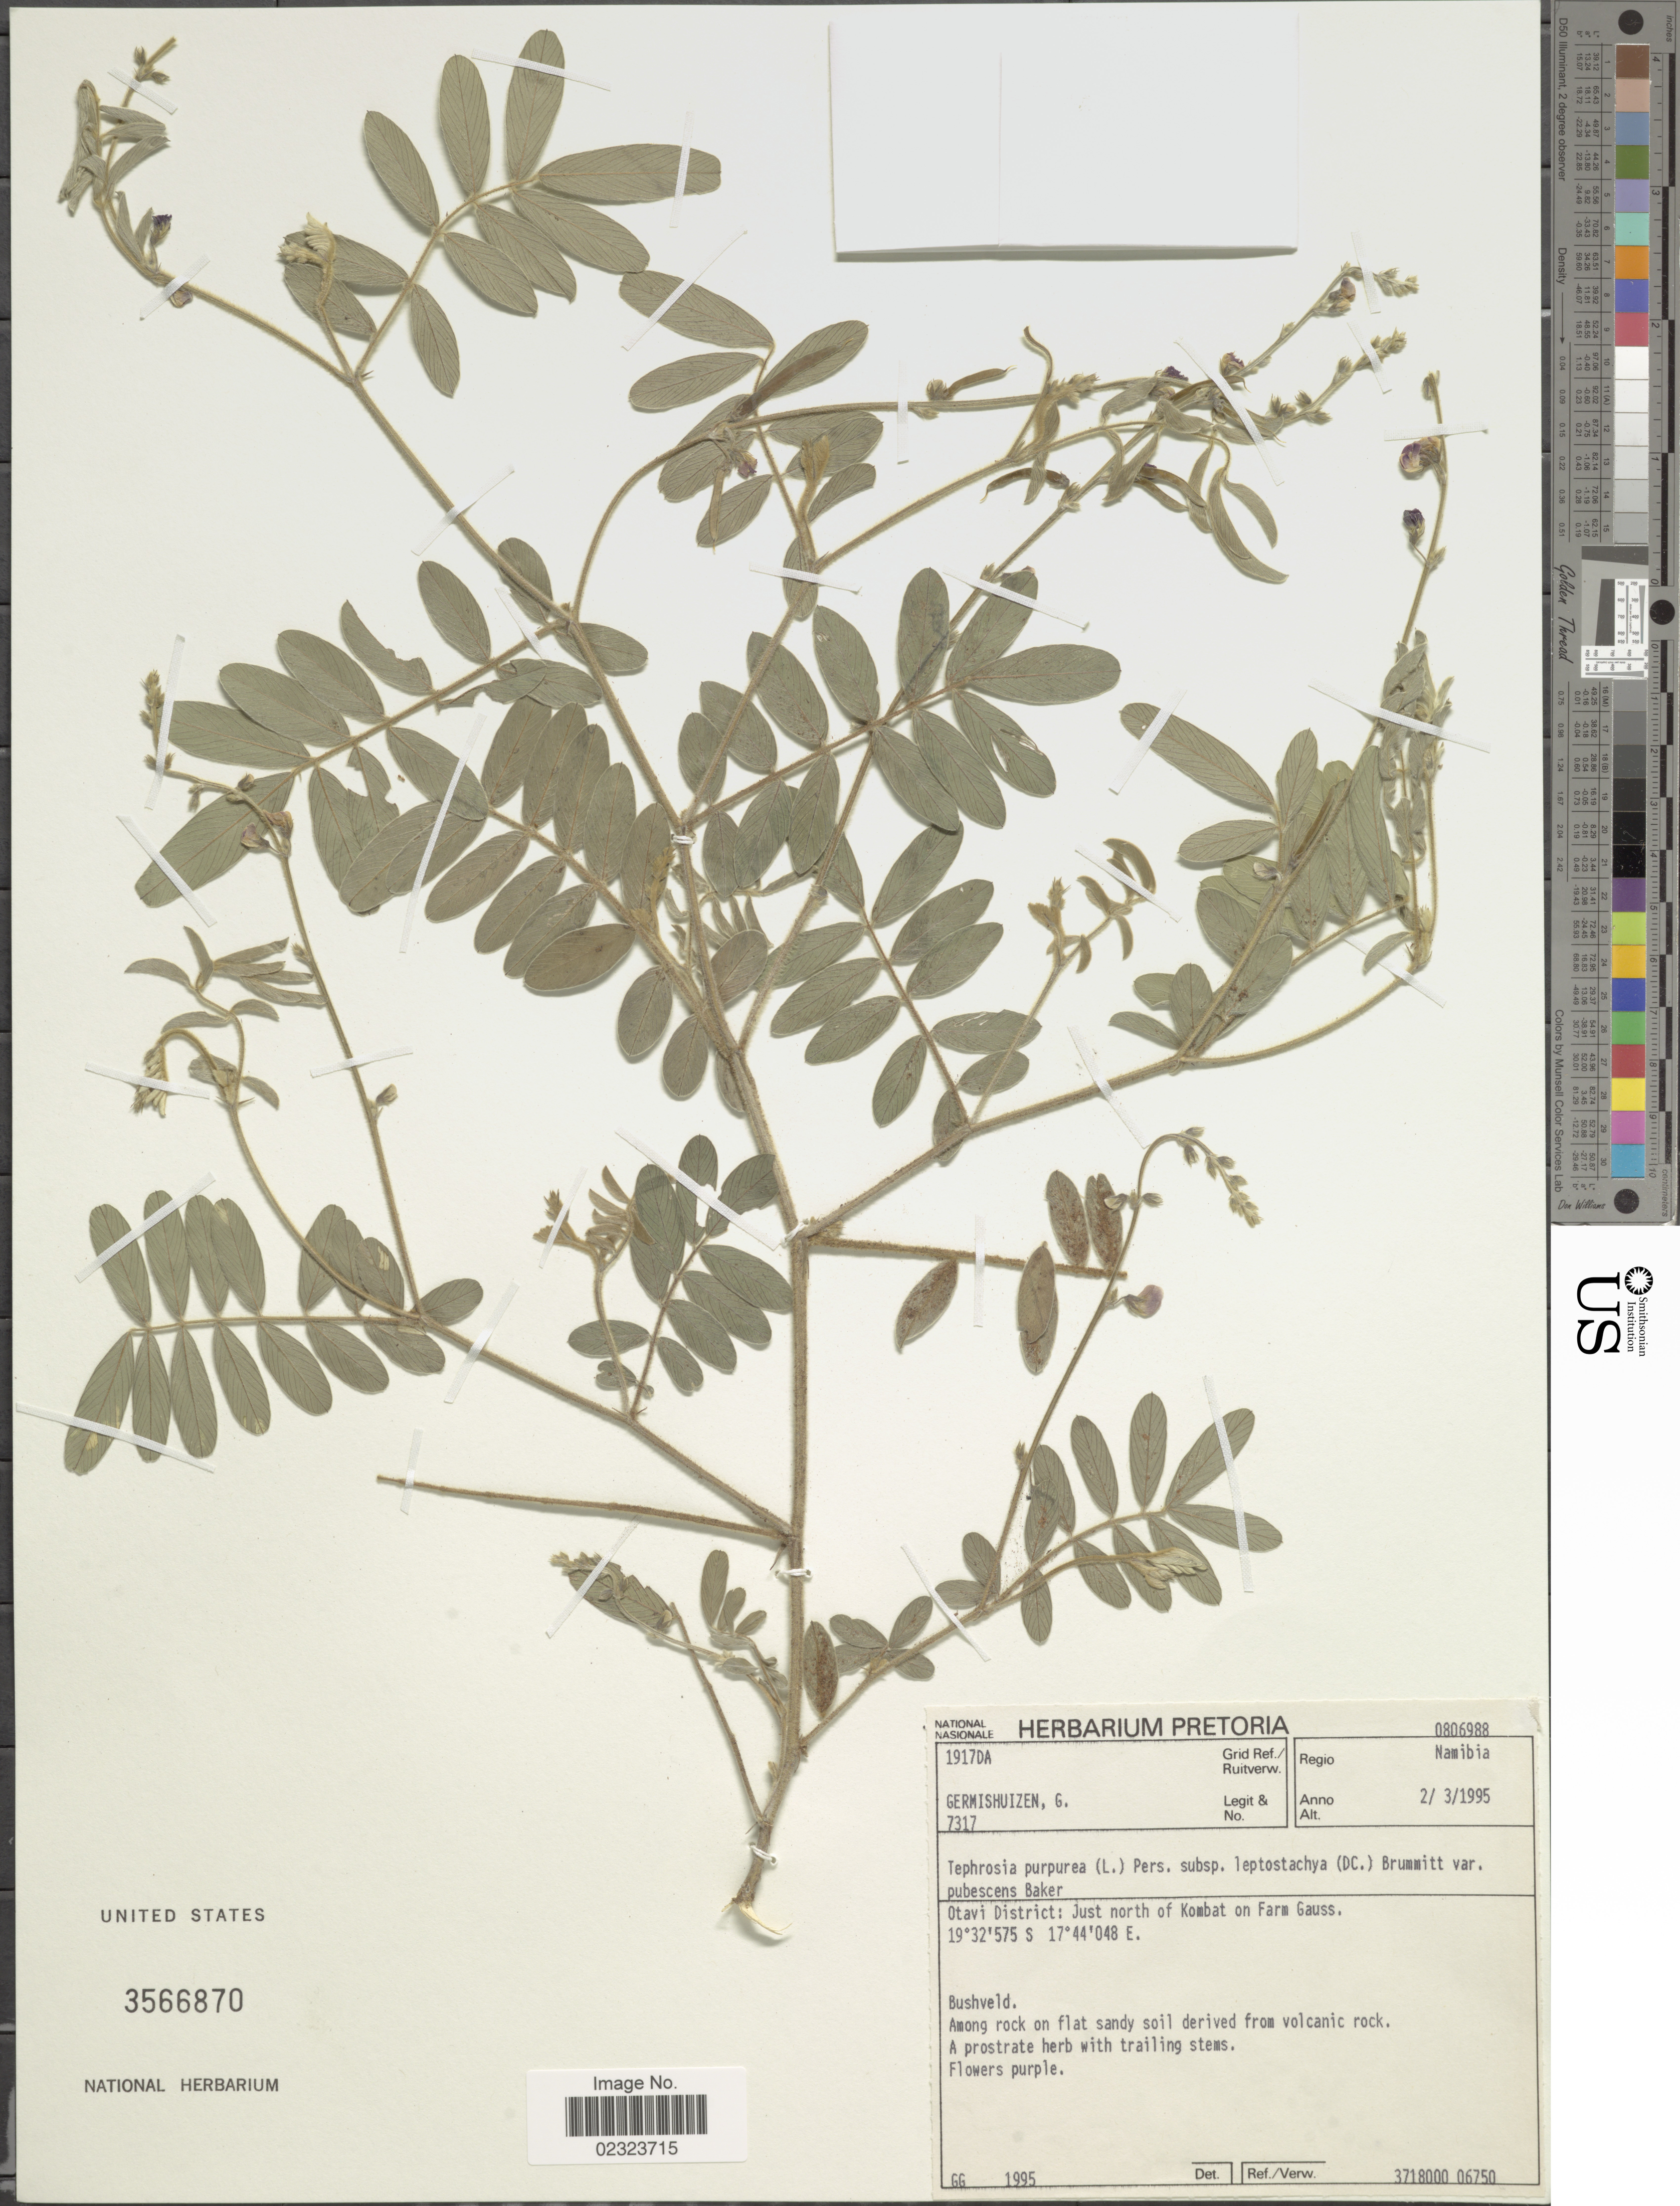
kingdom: Plantae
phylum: Tracheophyta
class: Magnoliopsida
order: Fabales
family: Fabaceae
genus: Tephrosia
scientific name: Tephrosia purpurea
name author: (L.) Pers.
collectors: G. Germishuizen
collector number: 7317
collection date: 1995-03-02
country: Namibia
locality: Otavi District: Just north of Kombat on Farm Gauss.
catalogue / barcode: US 3566870